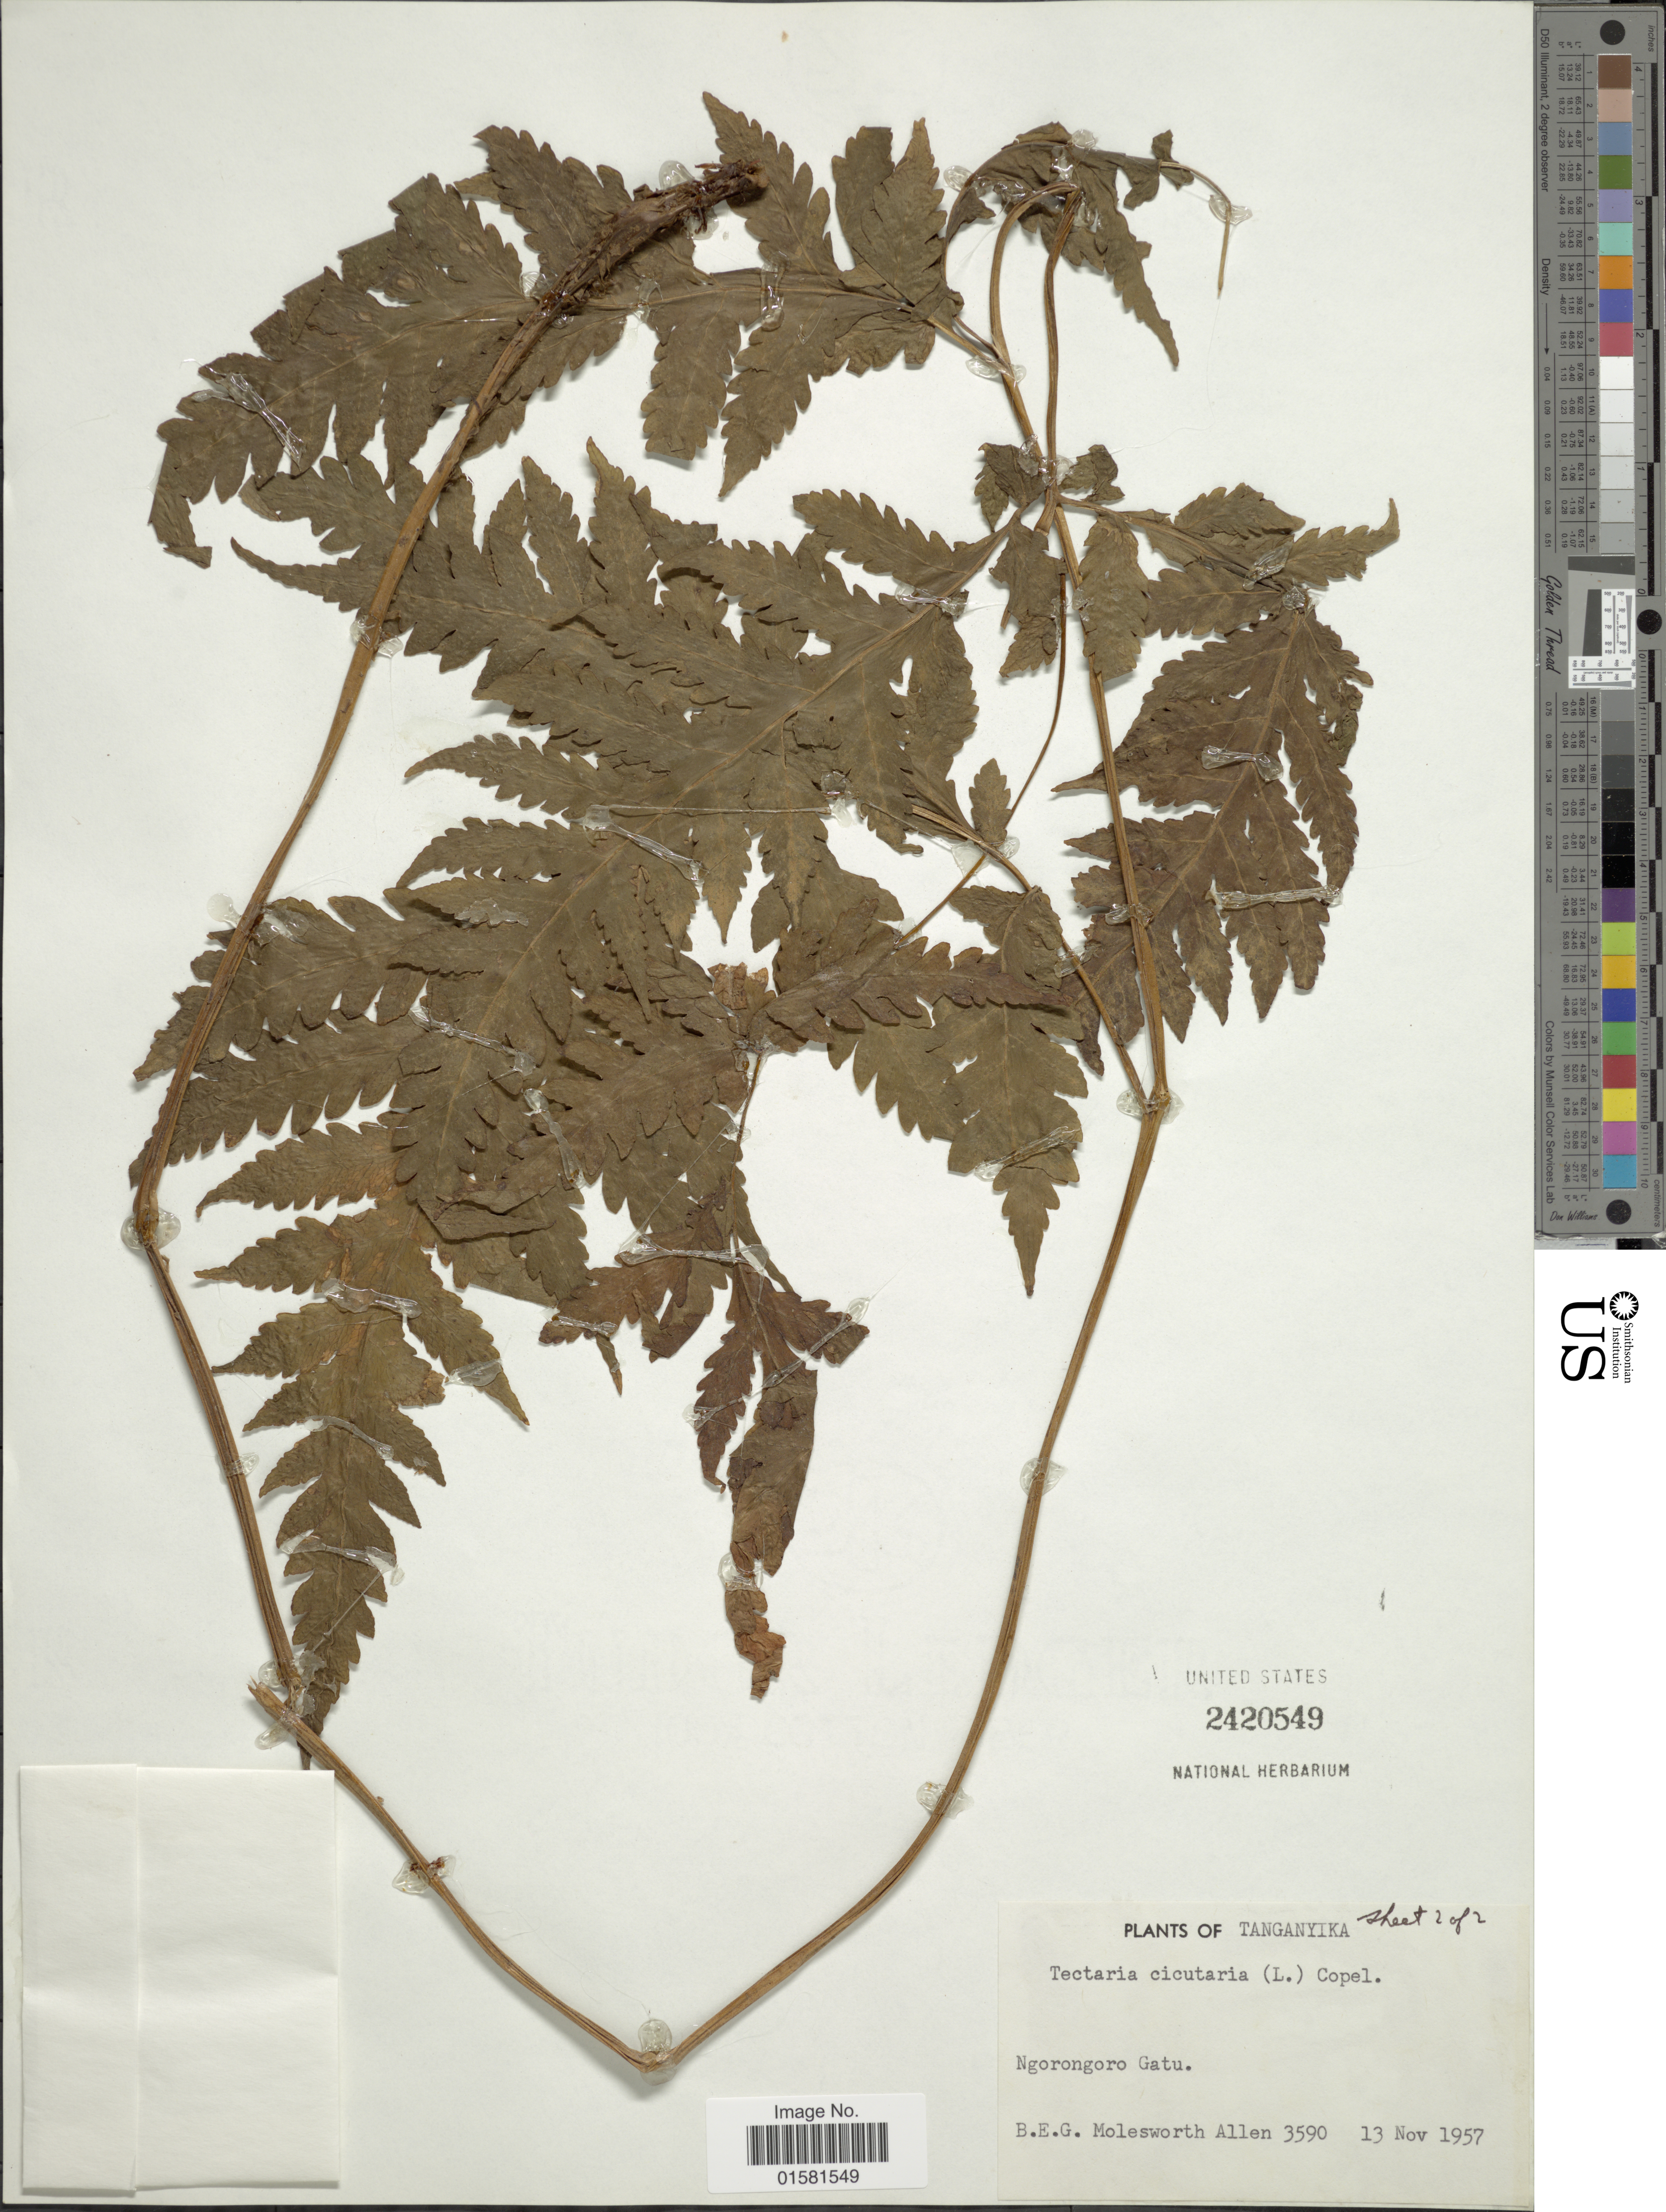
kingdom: Plantae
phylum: Tracheophyta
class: Polypodiopsida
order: Polypodiales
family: Tectariaceae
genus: Tectaria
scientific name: Tectaria cicutaria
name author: (L.) Copel.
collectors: B. E. G. Molesworth-Allen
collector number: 3590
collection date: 1957-11-13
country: Tanzania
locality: Ngorongoro Gatu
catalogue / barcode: US 2420549